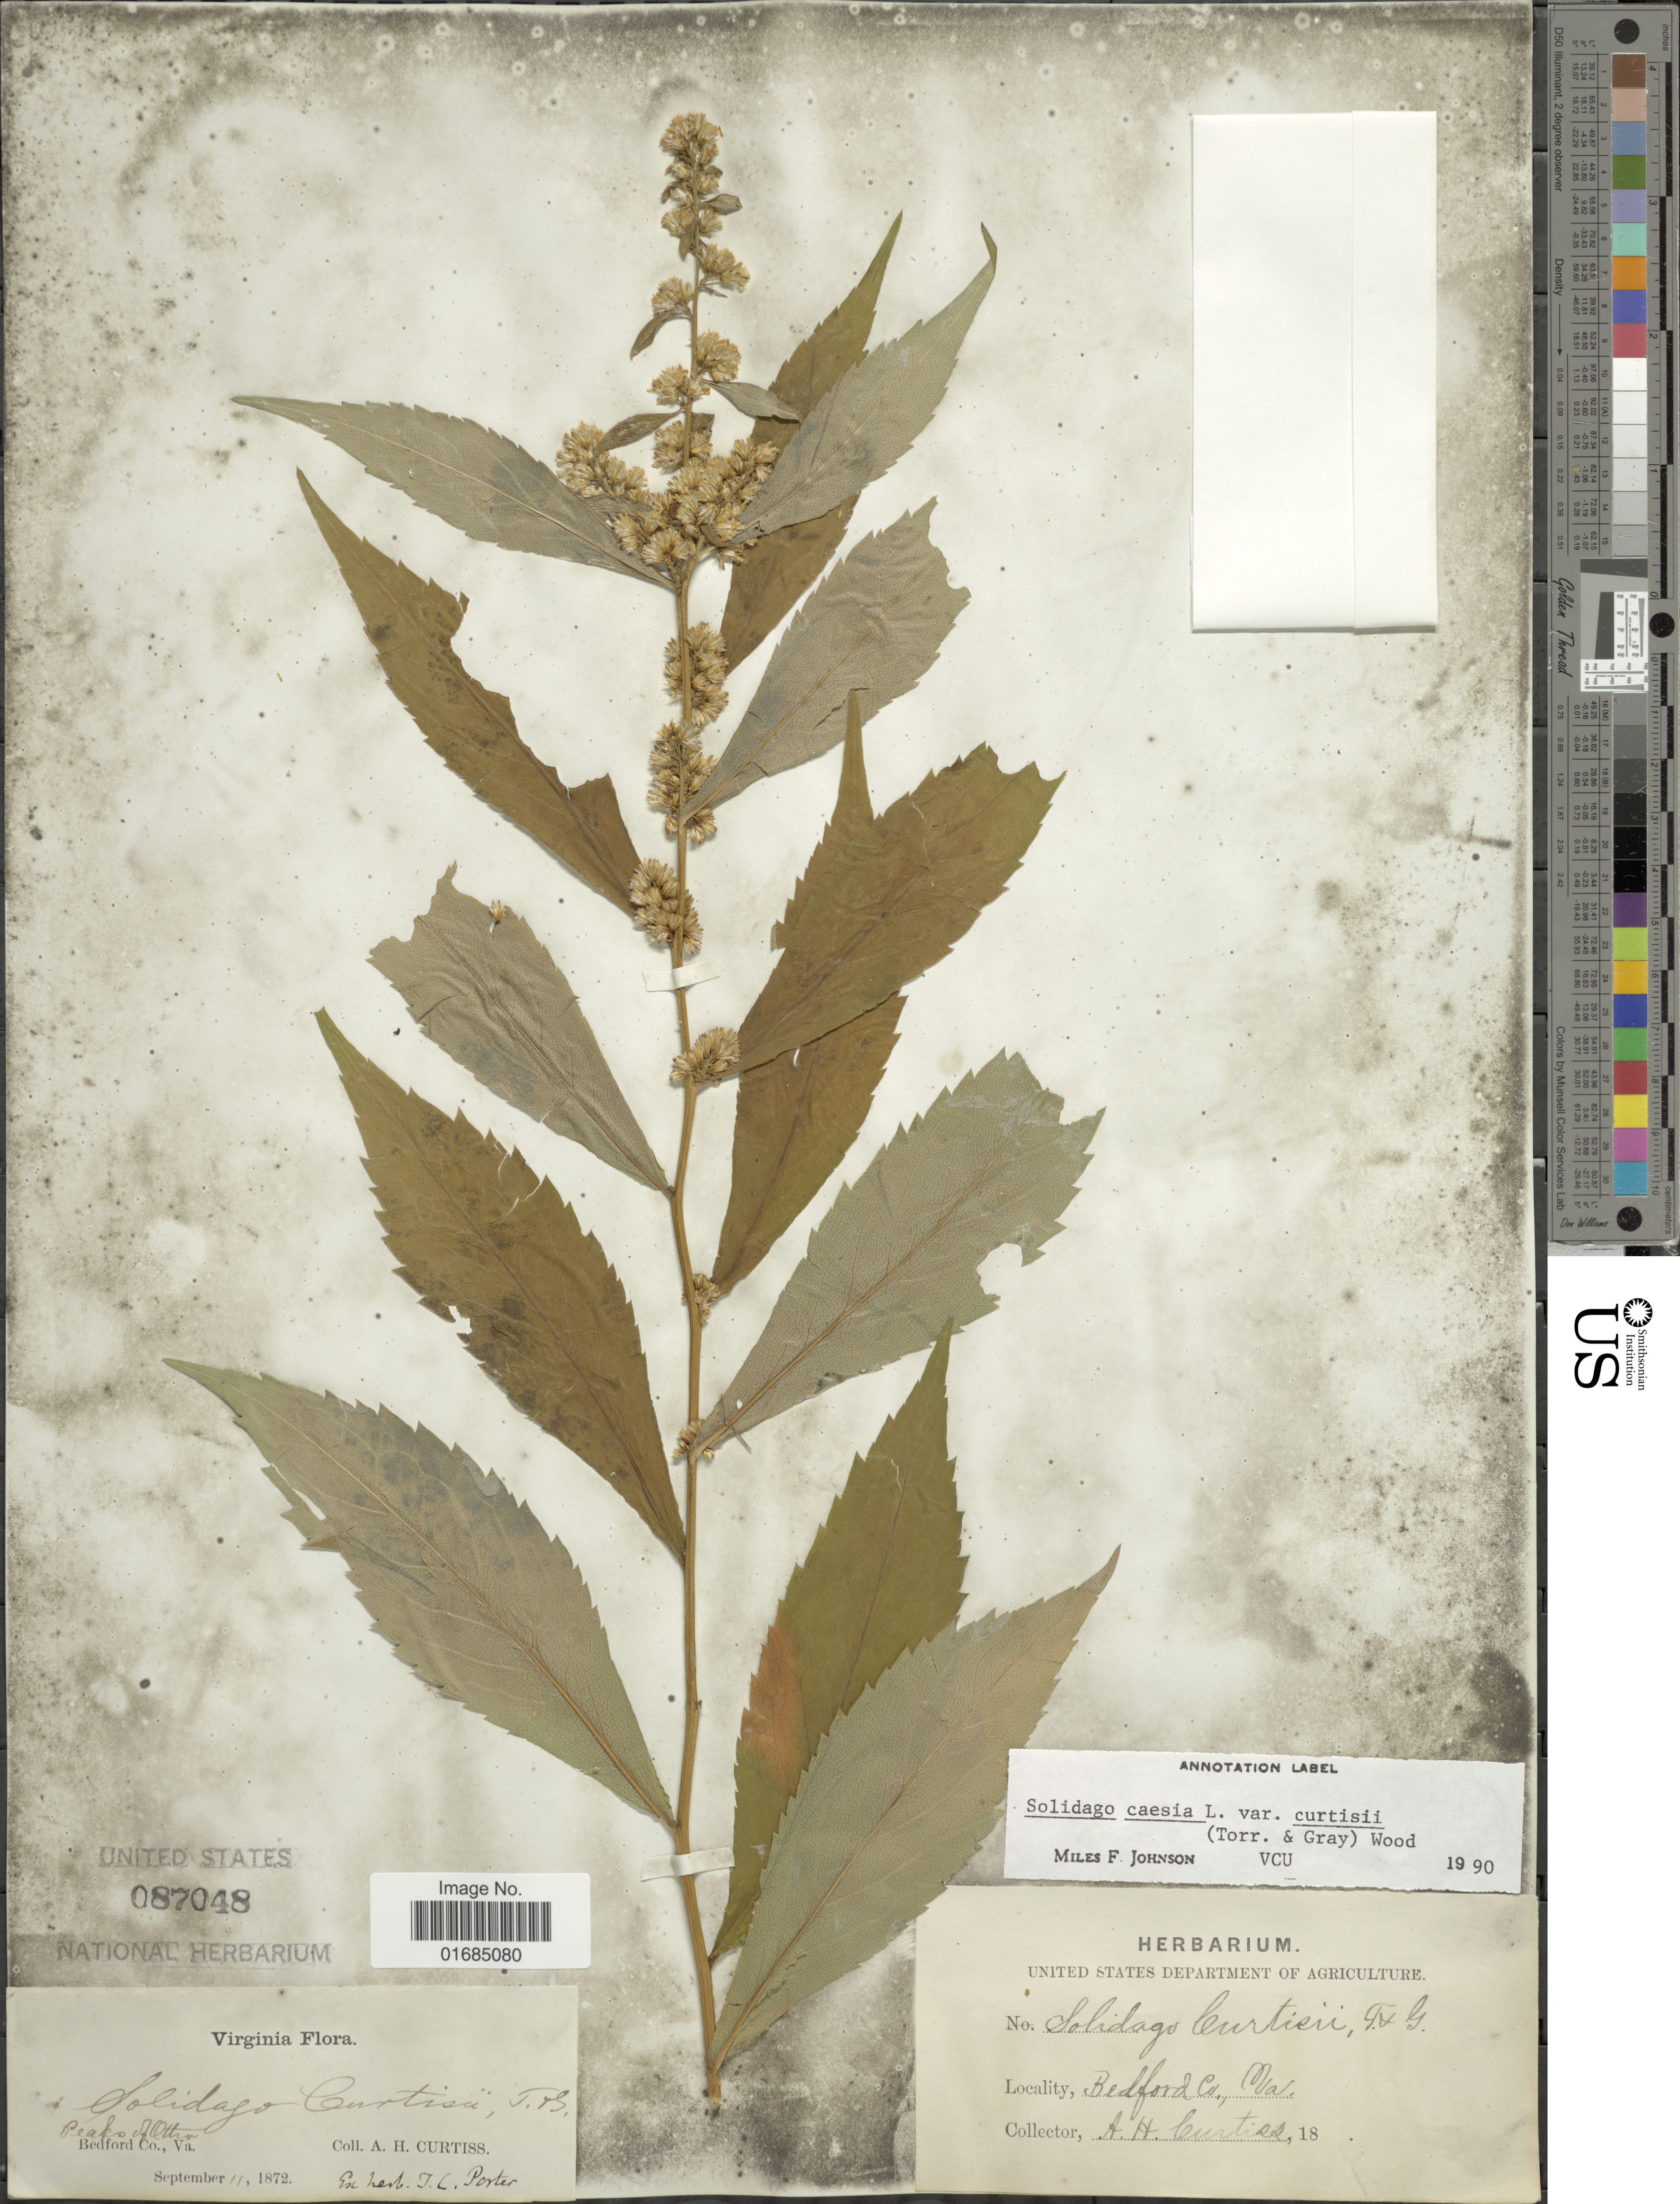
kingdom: Plantae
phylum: Tracheophyta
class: Magnoliopsida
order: Asterales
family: Asteraceae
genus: Solidago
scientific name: Solidago caesia var. curtisii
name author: (Torr. & A. Gray) C.E.S. Taylor & R.J. Taylor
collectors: A. H. Curtiss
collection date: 1872-09-11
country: United States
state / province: Virginia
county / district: Bedford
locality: Peaks of Otter Bedford Co.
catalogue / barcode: US 87048